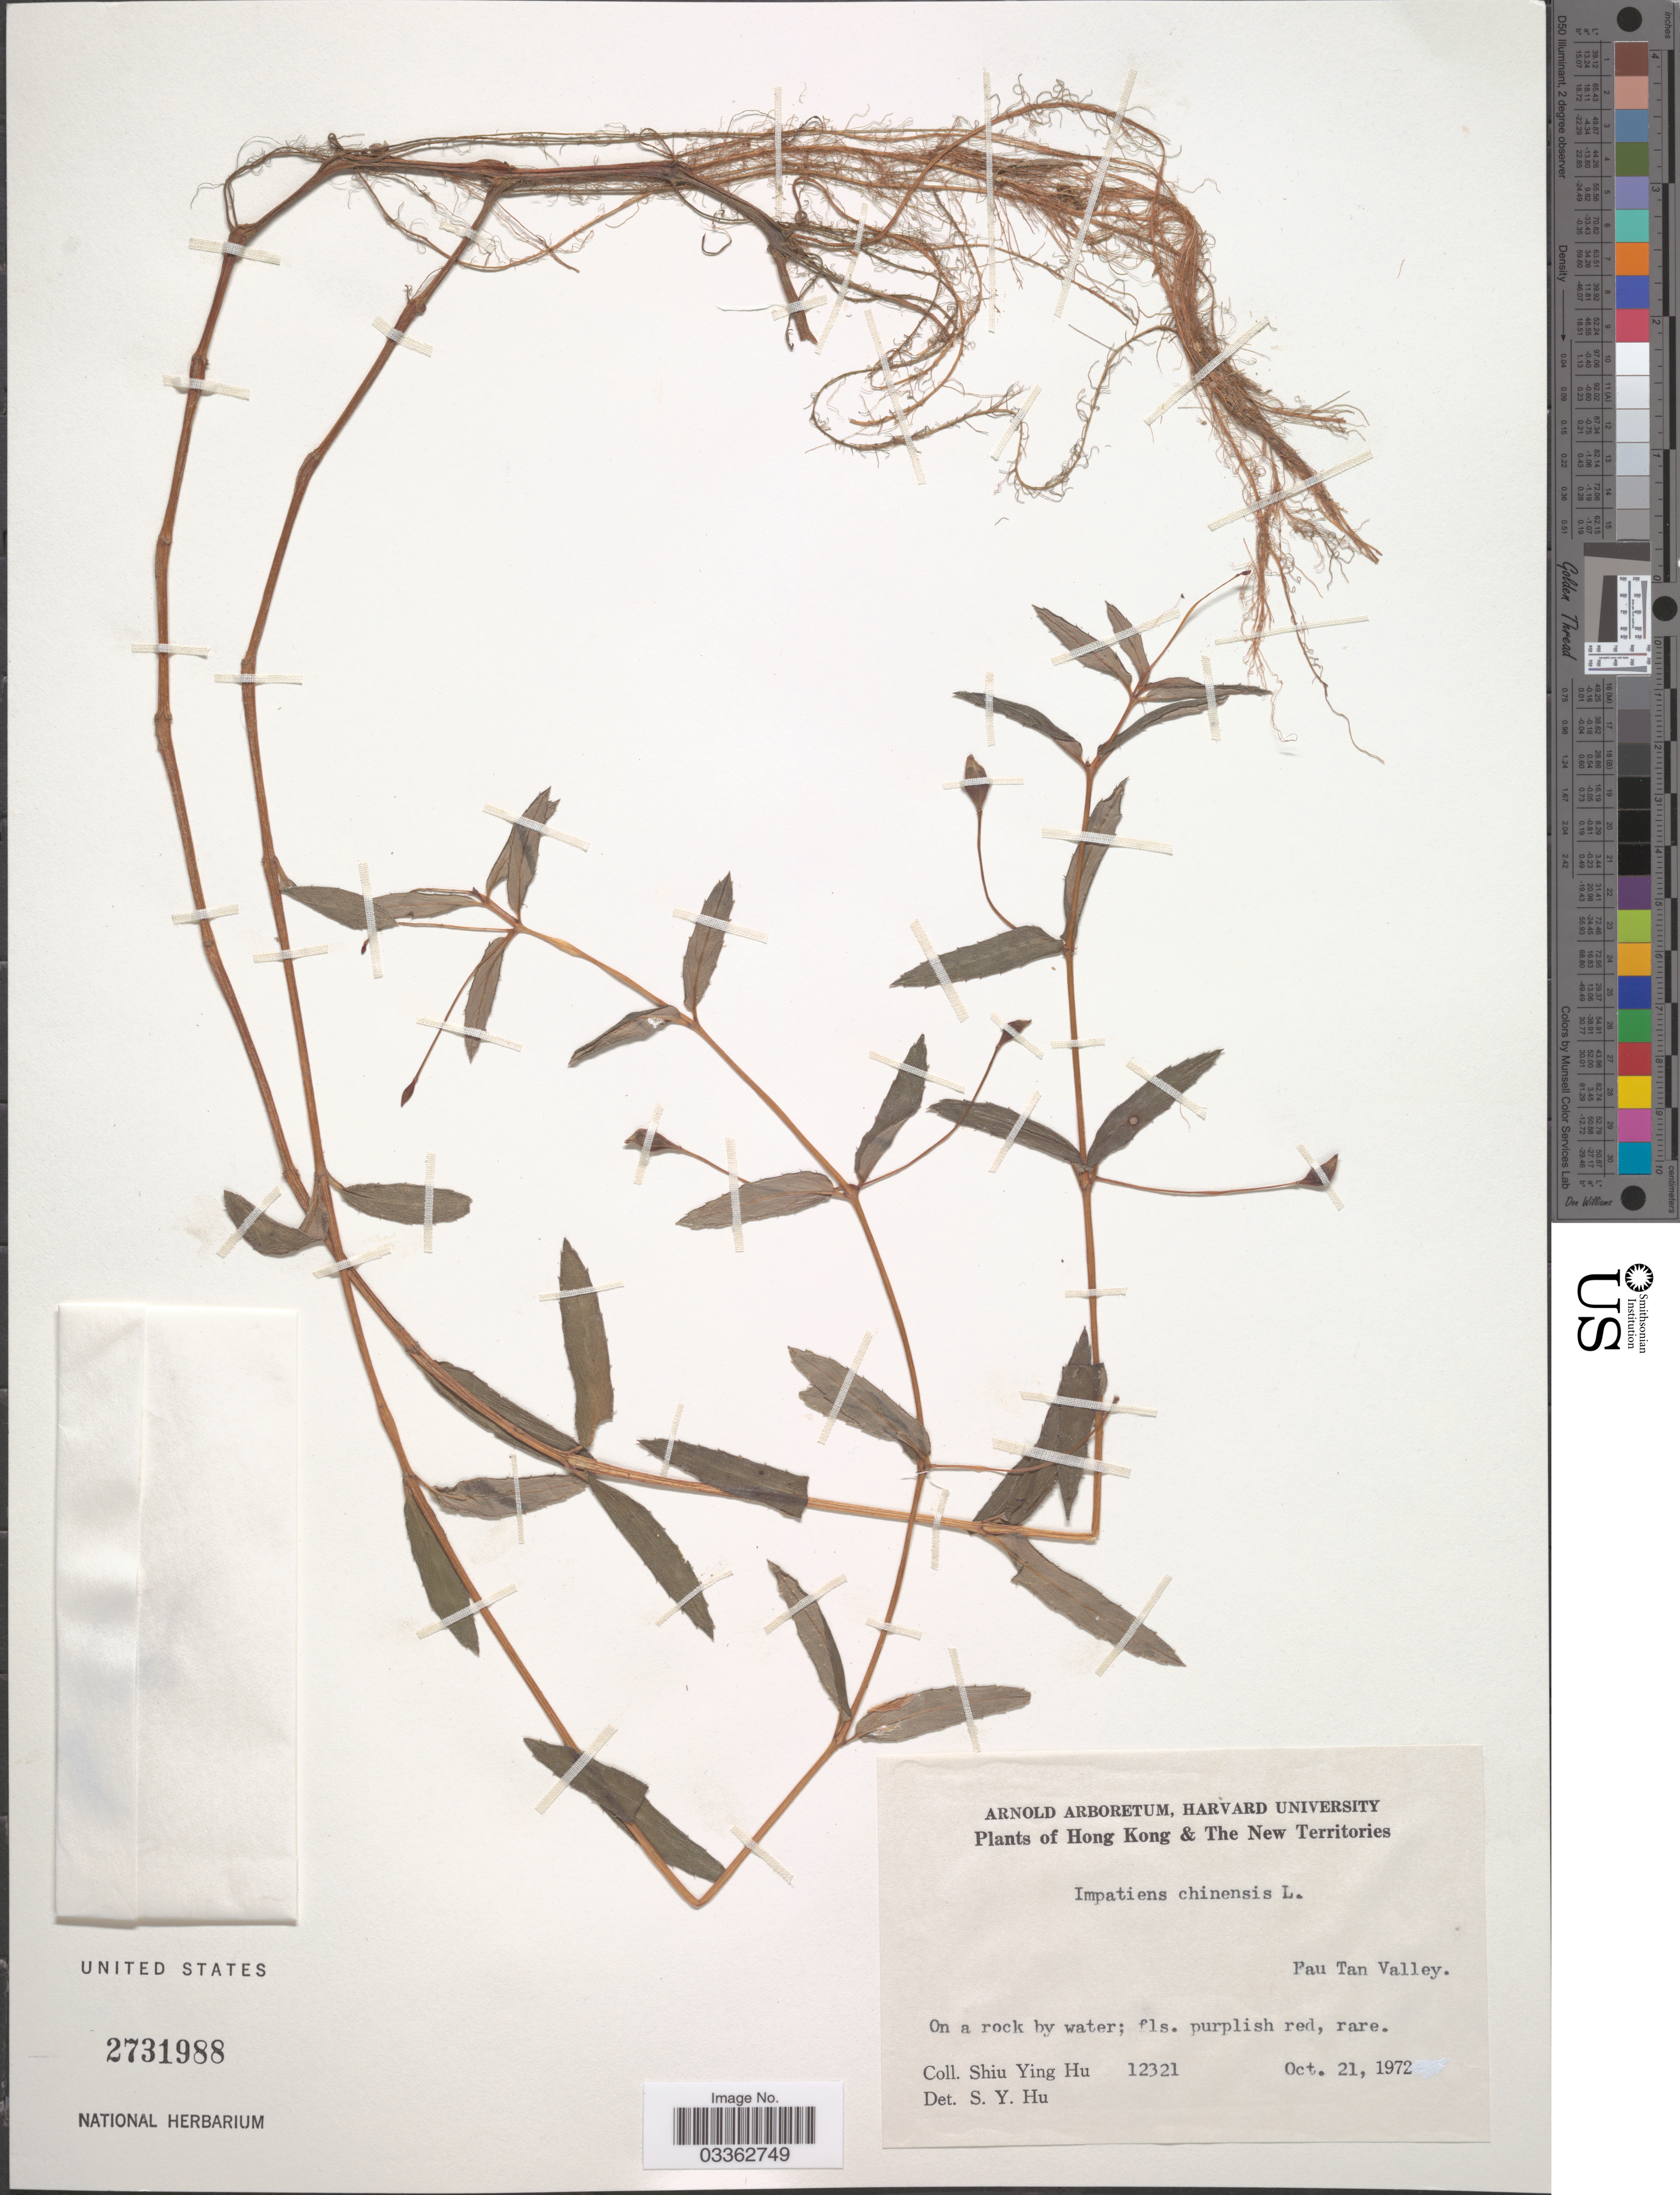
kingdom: Plantae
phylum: Tracheophyta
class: Magnoliopsida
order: Ericales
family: Balsaminaceae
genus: Impatiens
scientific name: Impatiens chinensis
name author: L.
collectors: S. Y. Hu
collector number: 12321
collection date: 1972-10-21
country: China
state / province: Hong Kong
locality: Hong Kong & The New Territories. Pau Tan Valley.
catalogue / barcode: US 2731988